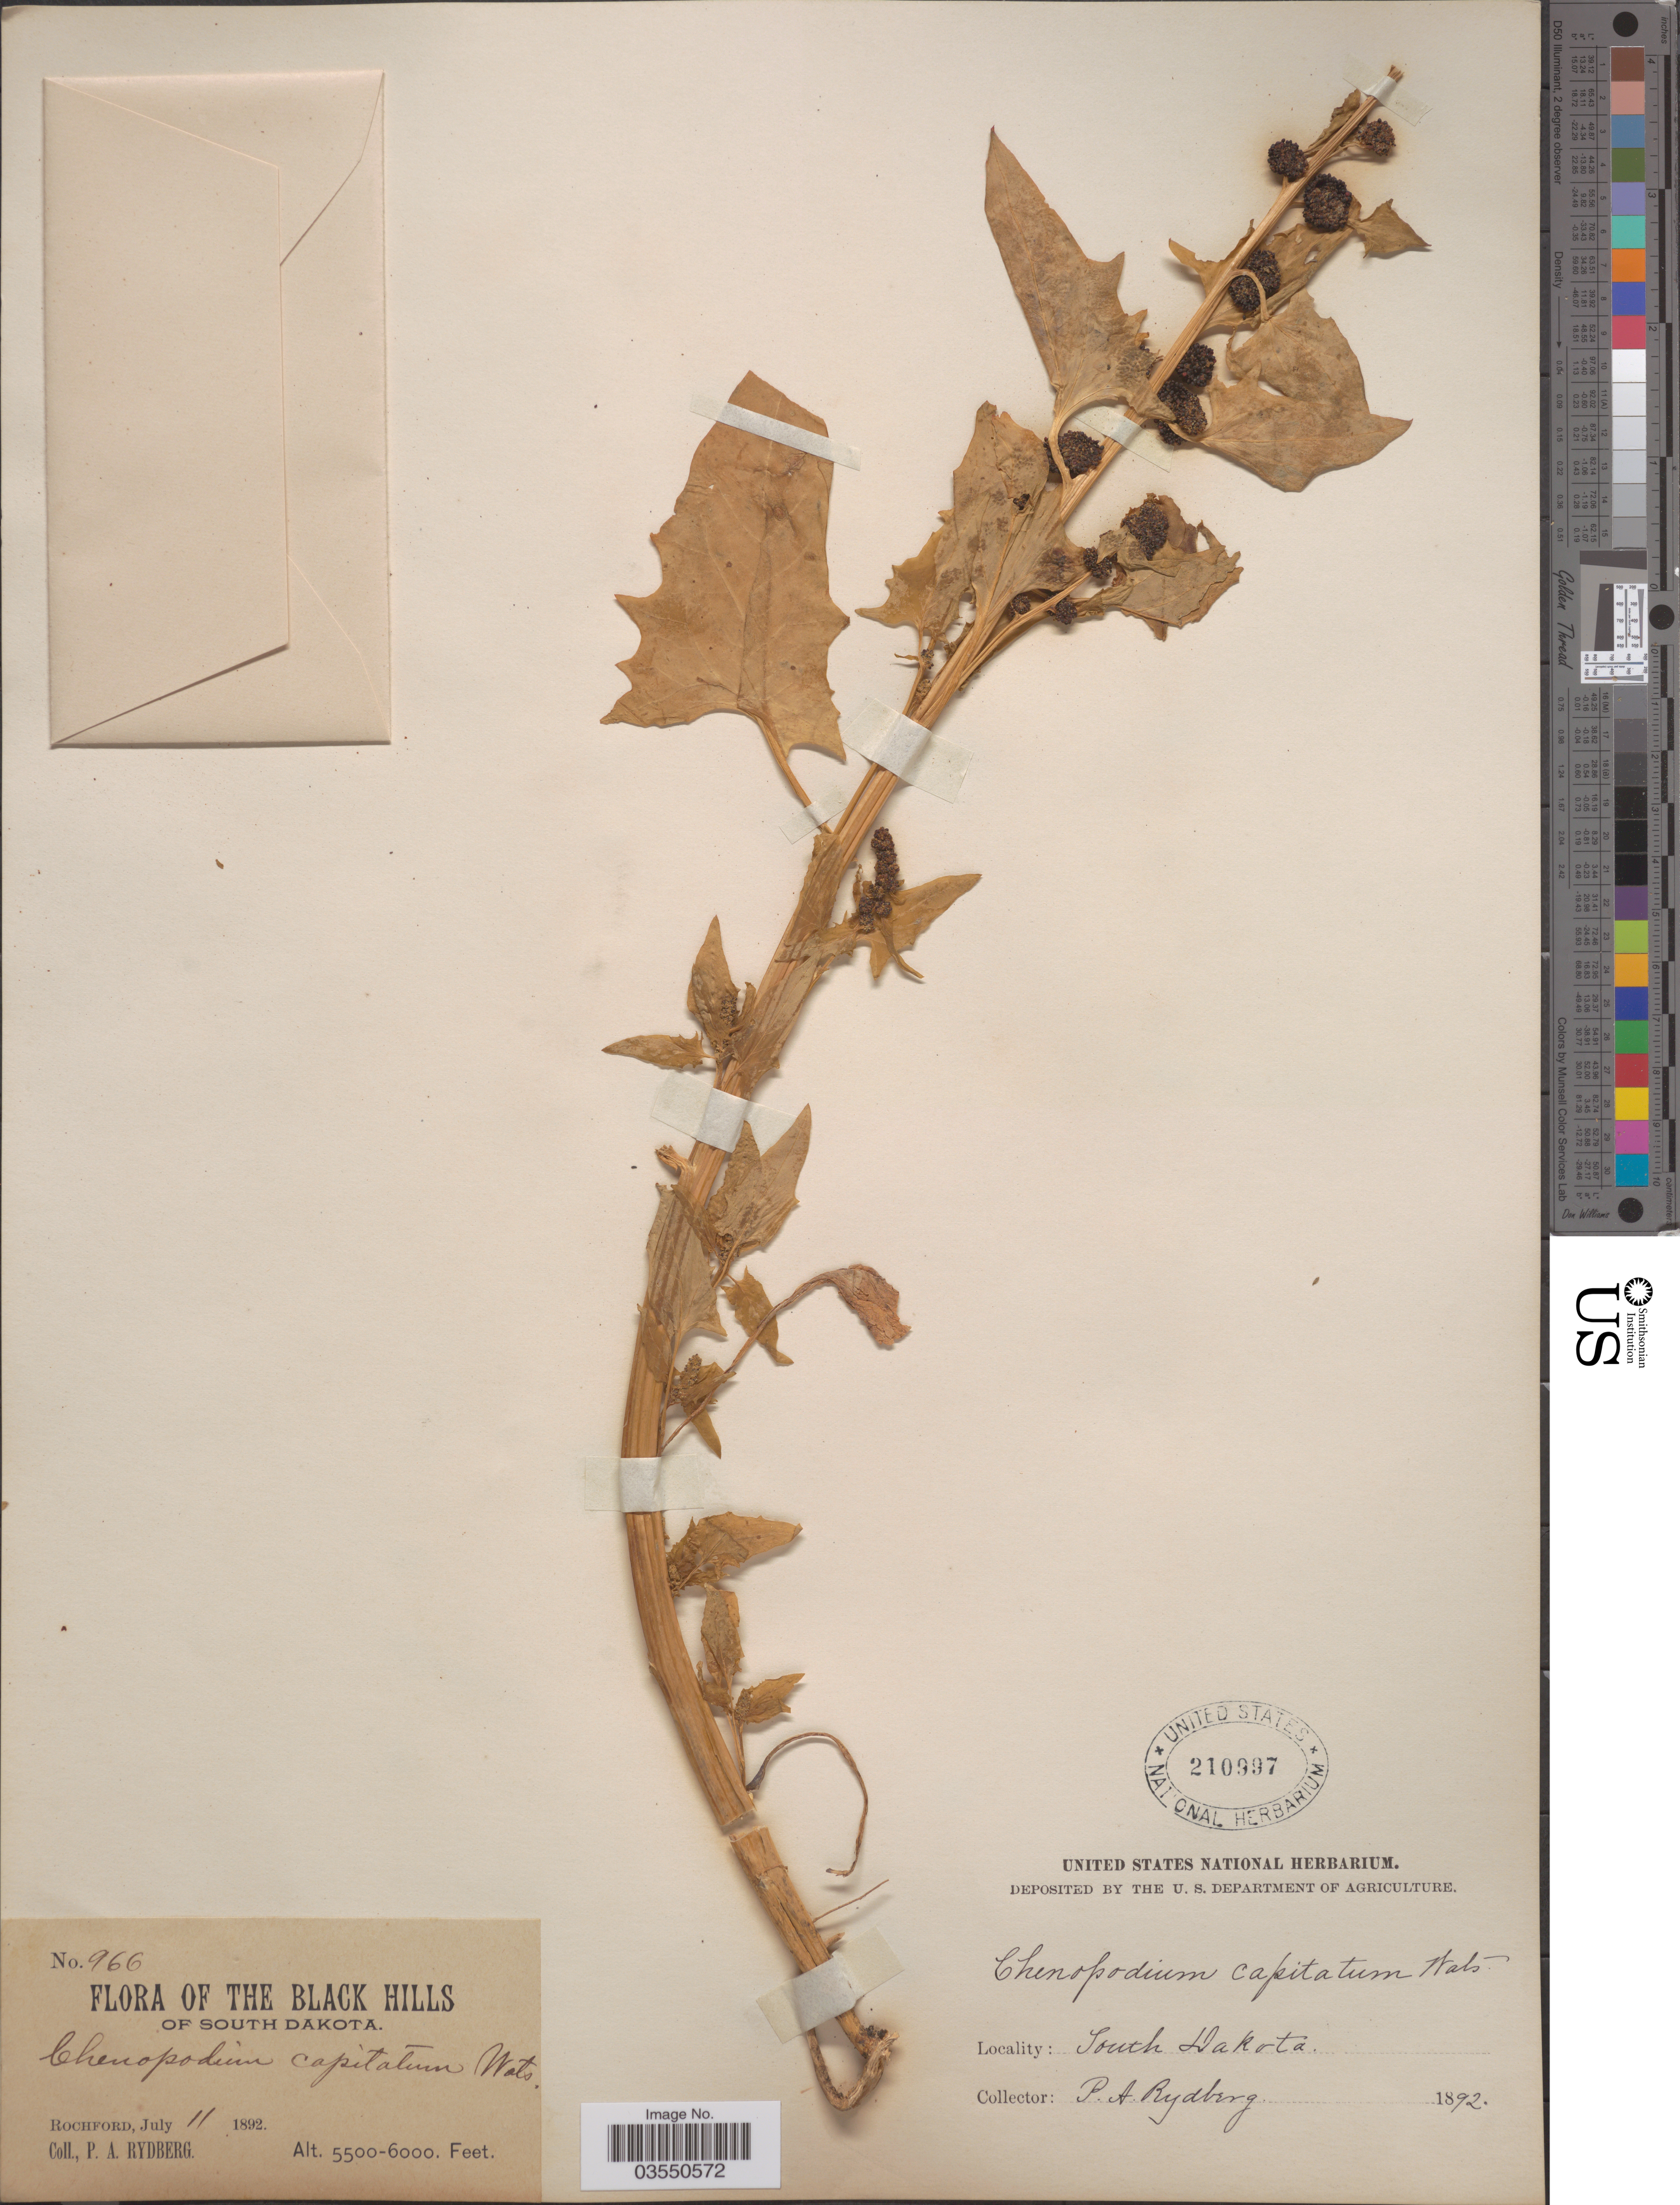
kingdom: Plantae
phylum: Tracheophyta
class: Magnoliopsida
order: Caryophyllales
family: Amaranthaceae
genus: Blitum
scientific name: Blitum capitatum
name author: L.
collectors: P. A. Rydberg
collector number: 966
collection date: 1892-07-11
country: United States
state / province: South Dakota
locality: The Black Hills of South Dakota. Rochford.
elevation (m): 1676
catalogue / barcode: US 210997